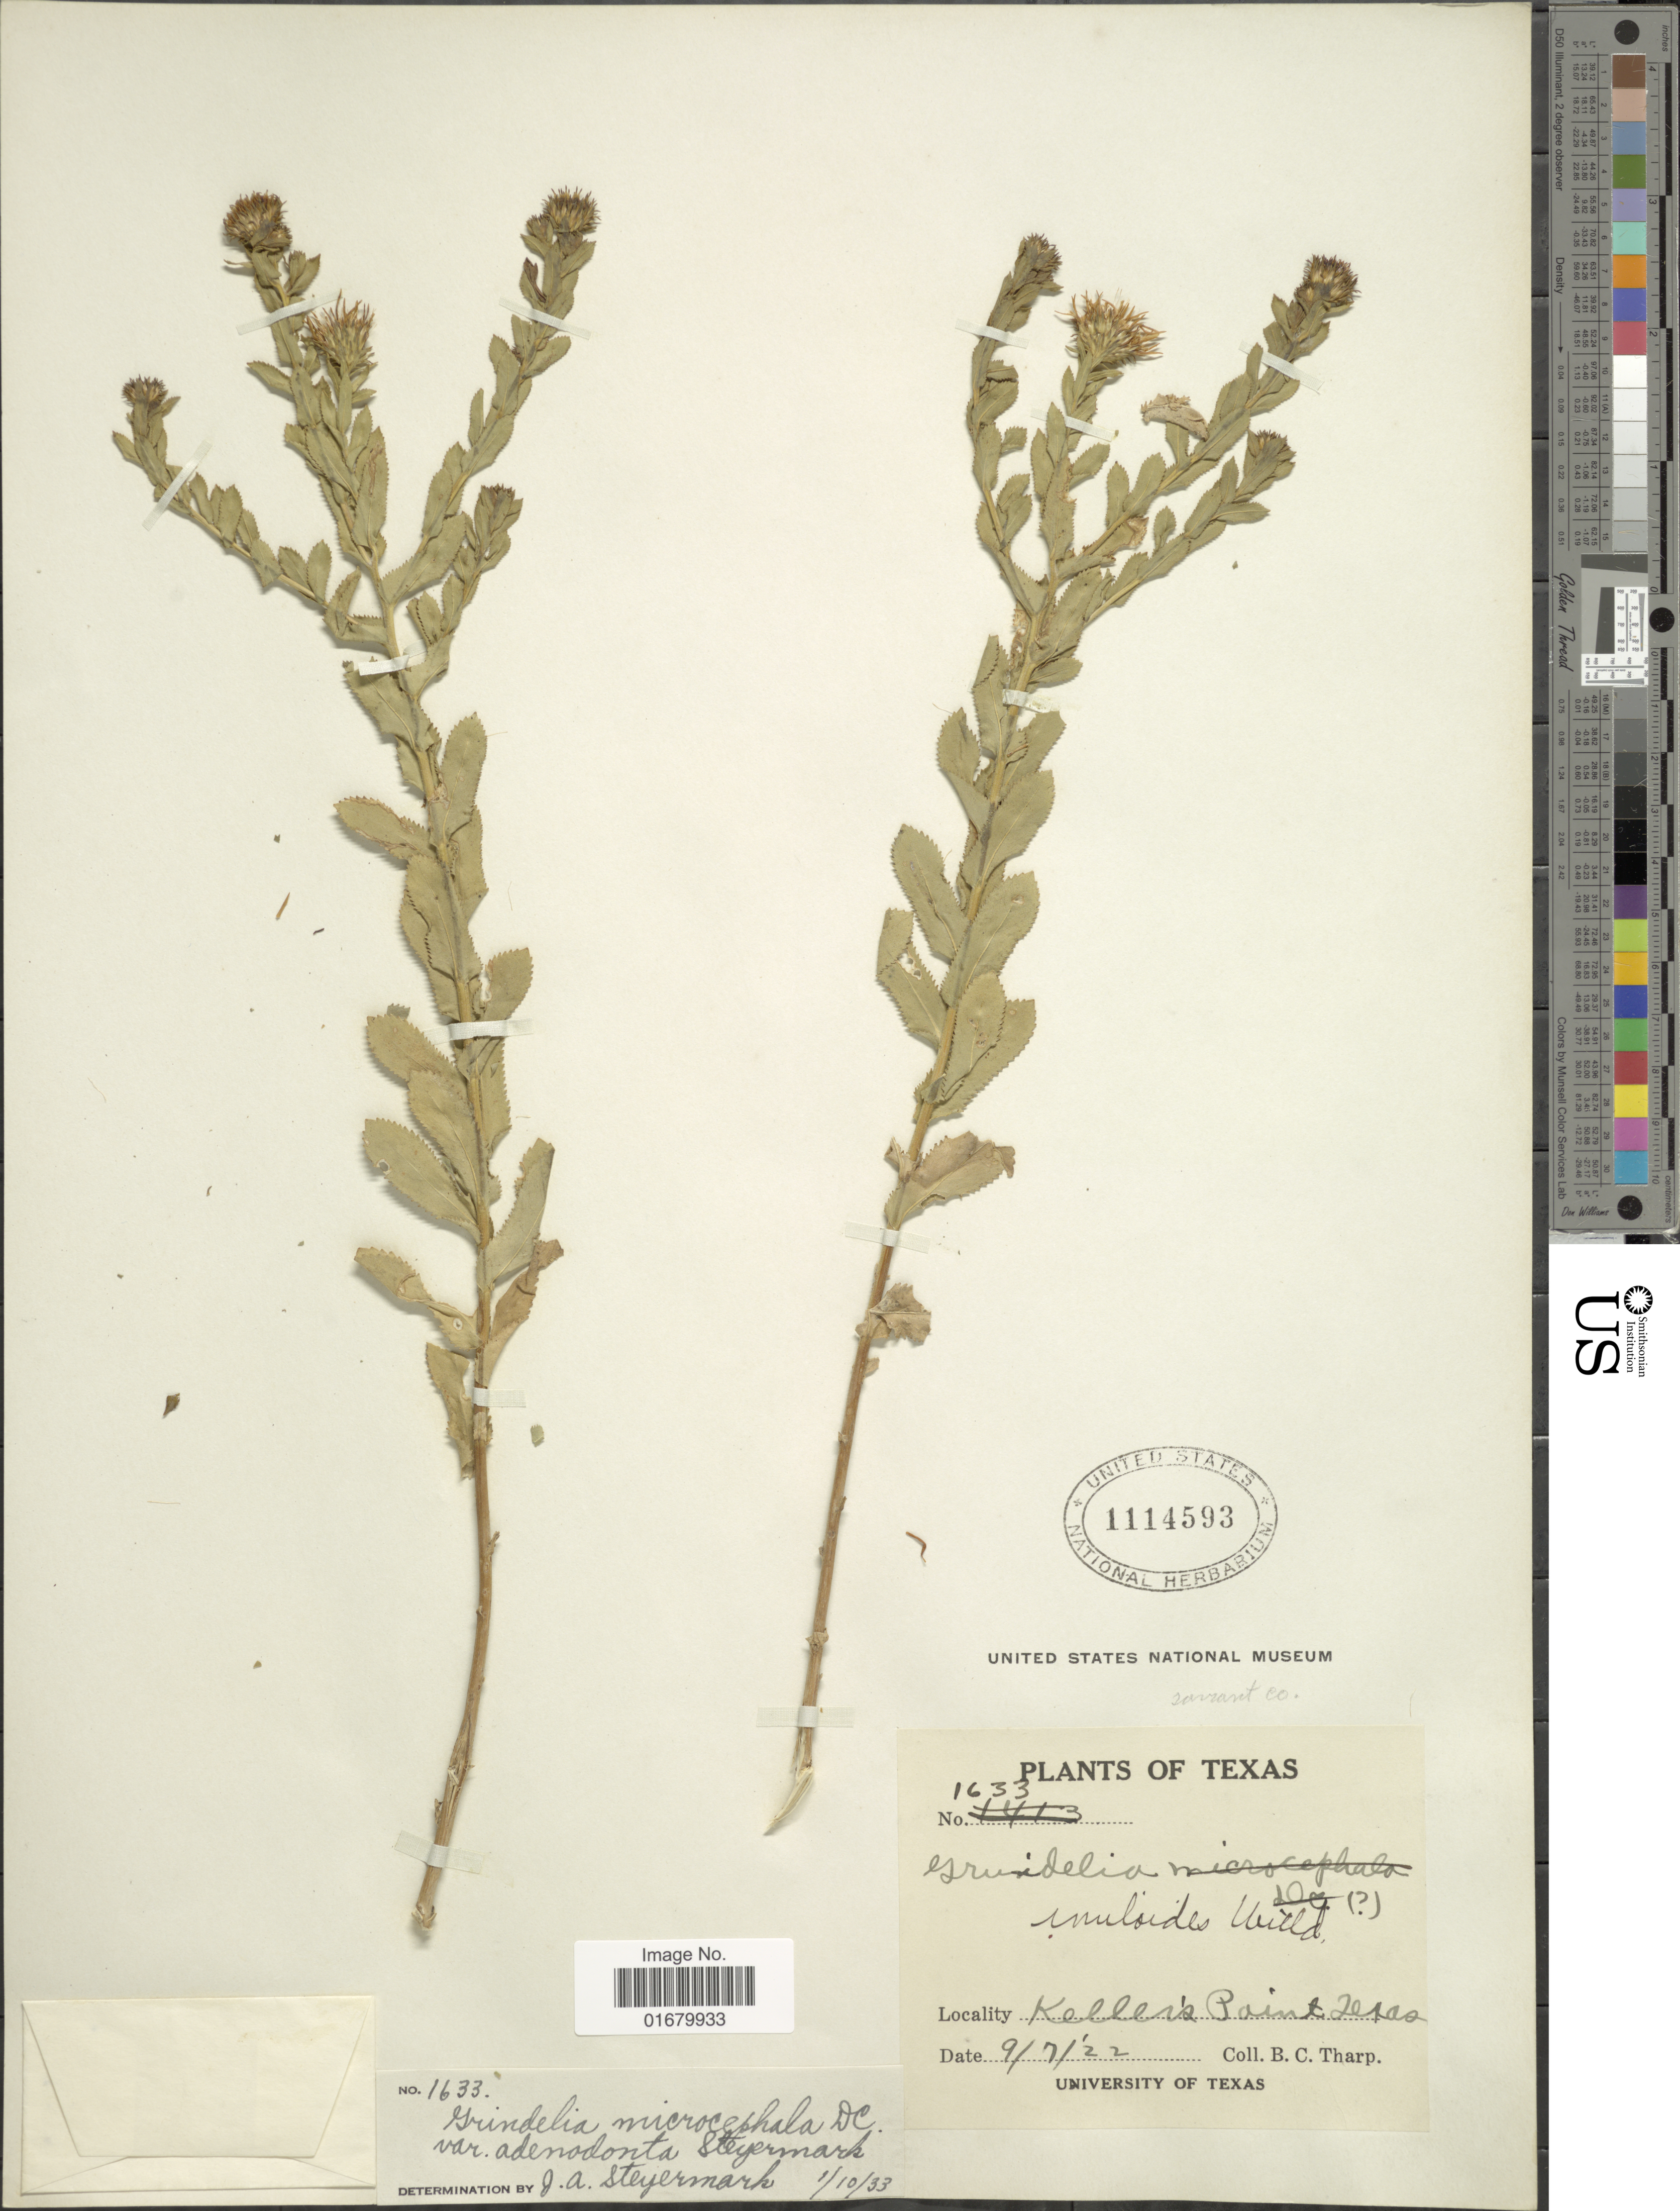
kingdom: Plantae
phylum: Tracheophyta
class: Magnoliopsida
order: Asterales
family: Asteraceae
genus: Grindelia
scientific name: Grindelia microcephala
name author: DC.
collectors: B. C. Tharp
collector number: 1633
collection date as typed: Transcribed d/m/y: 7/9/22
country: United States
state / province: Texas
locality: Keller's Point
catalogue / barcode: US 1114593